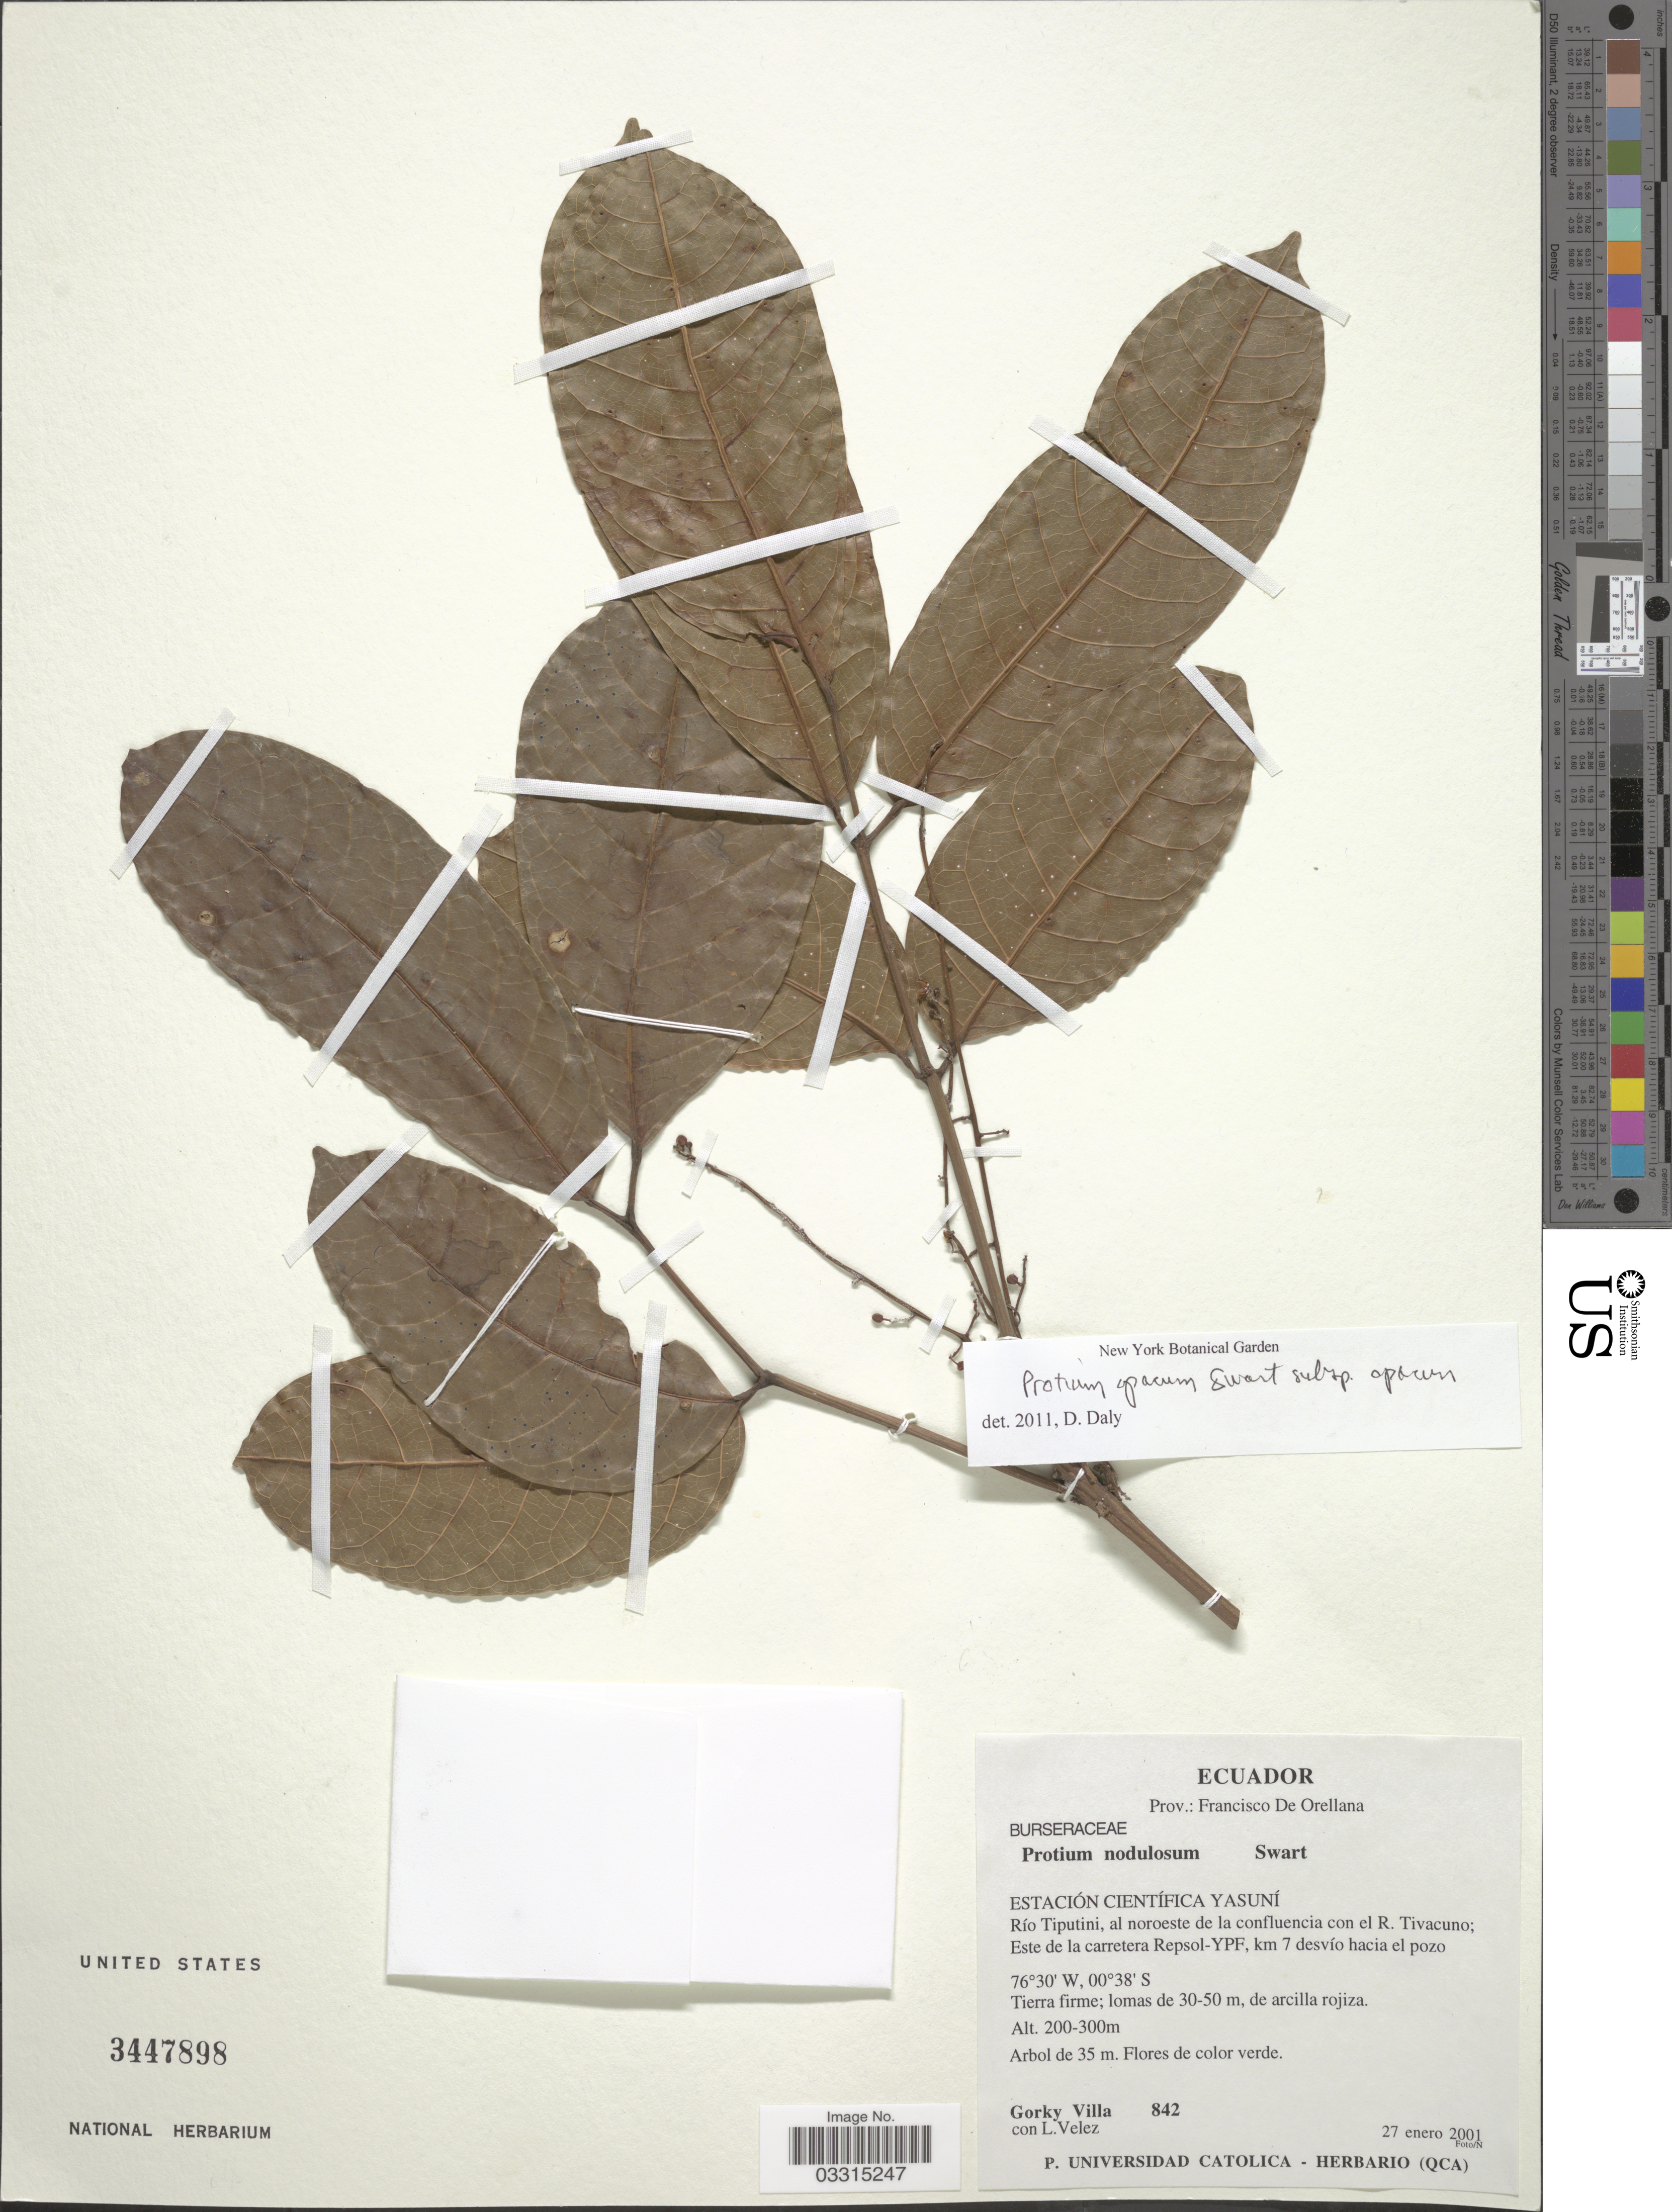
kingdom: Plantae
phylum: Tracheophyta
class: Magnoliopsida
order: Sapindales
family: Burseraceae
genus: Protium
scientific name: Protium opacum subsp. opacum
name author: Swart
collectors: G. Villa & L. Velez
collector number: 842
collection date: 2001-01-27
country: Ecuador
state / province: Orellana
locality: Prov.: Francisco de Orellana. Estación Científica Yasuní. Río Tiputini, al noroeste de la confluencia con el R. Tivacuno; Este de la carretera Repsol-YPF, km 7 desvío hacia el pozo.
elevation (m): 200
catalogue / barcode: US 3447898